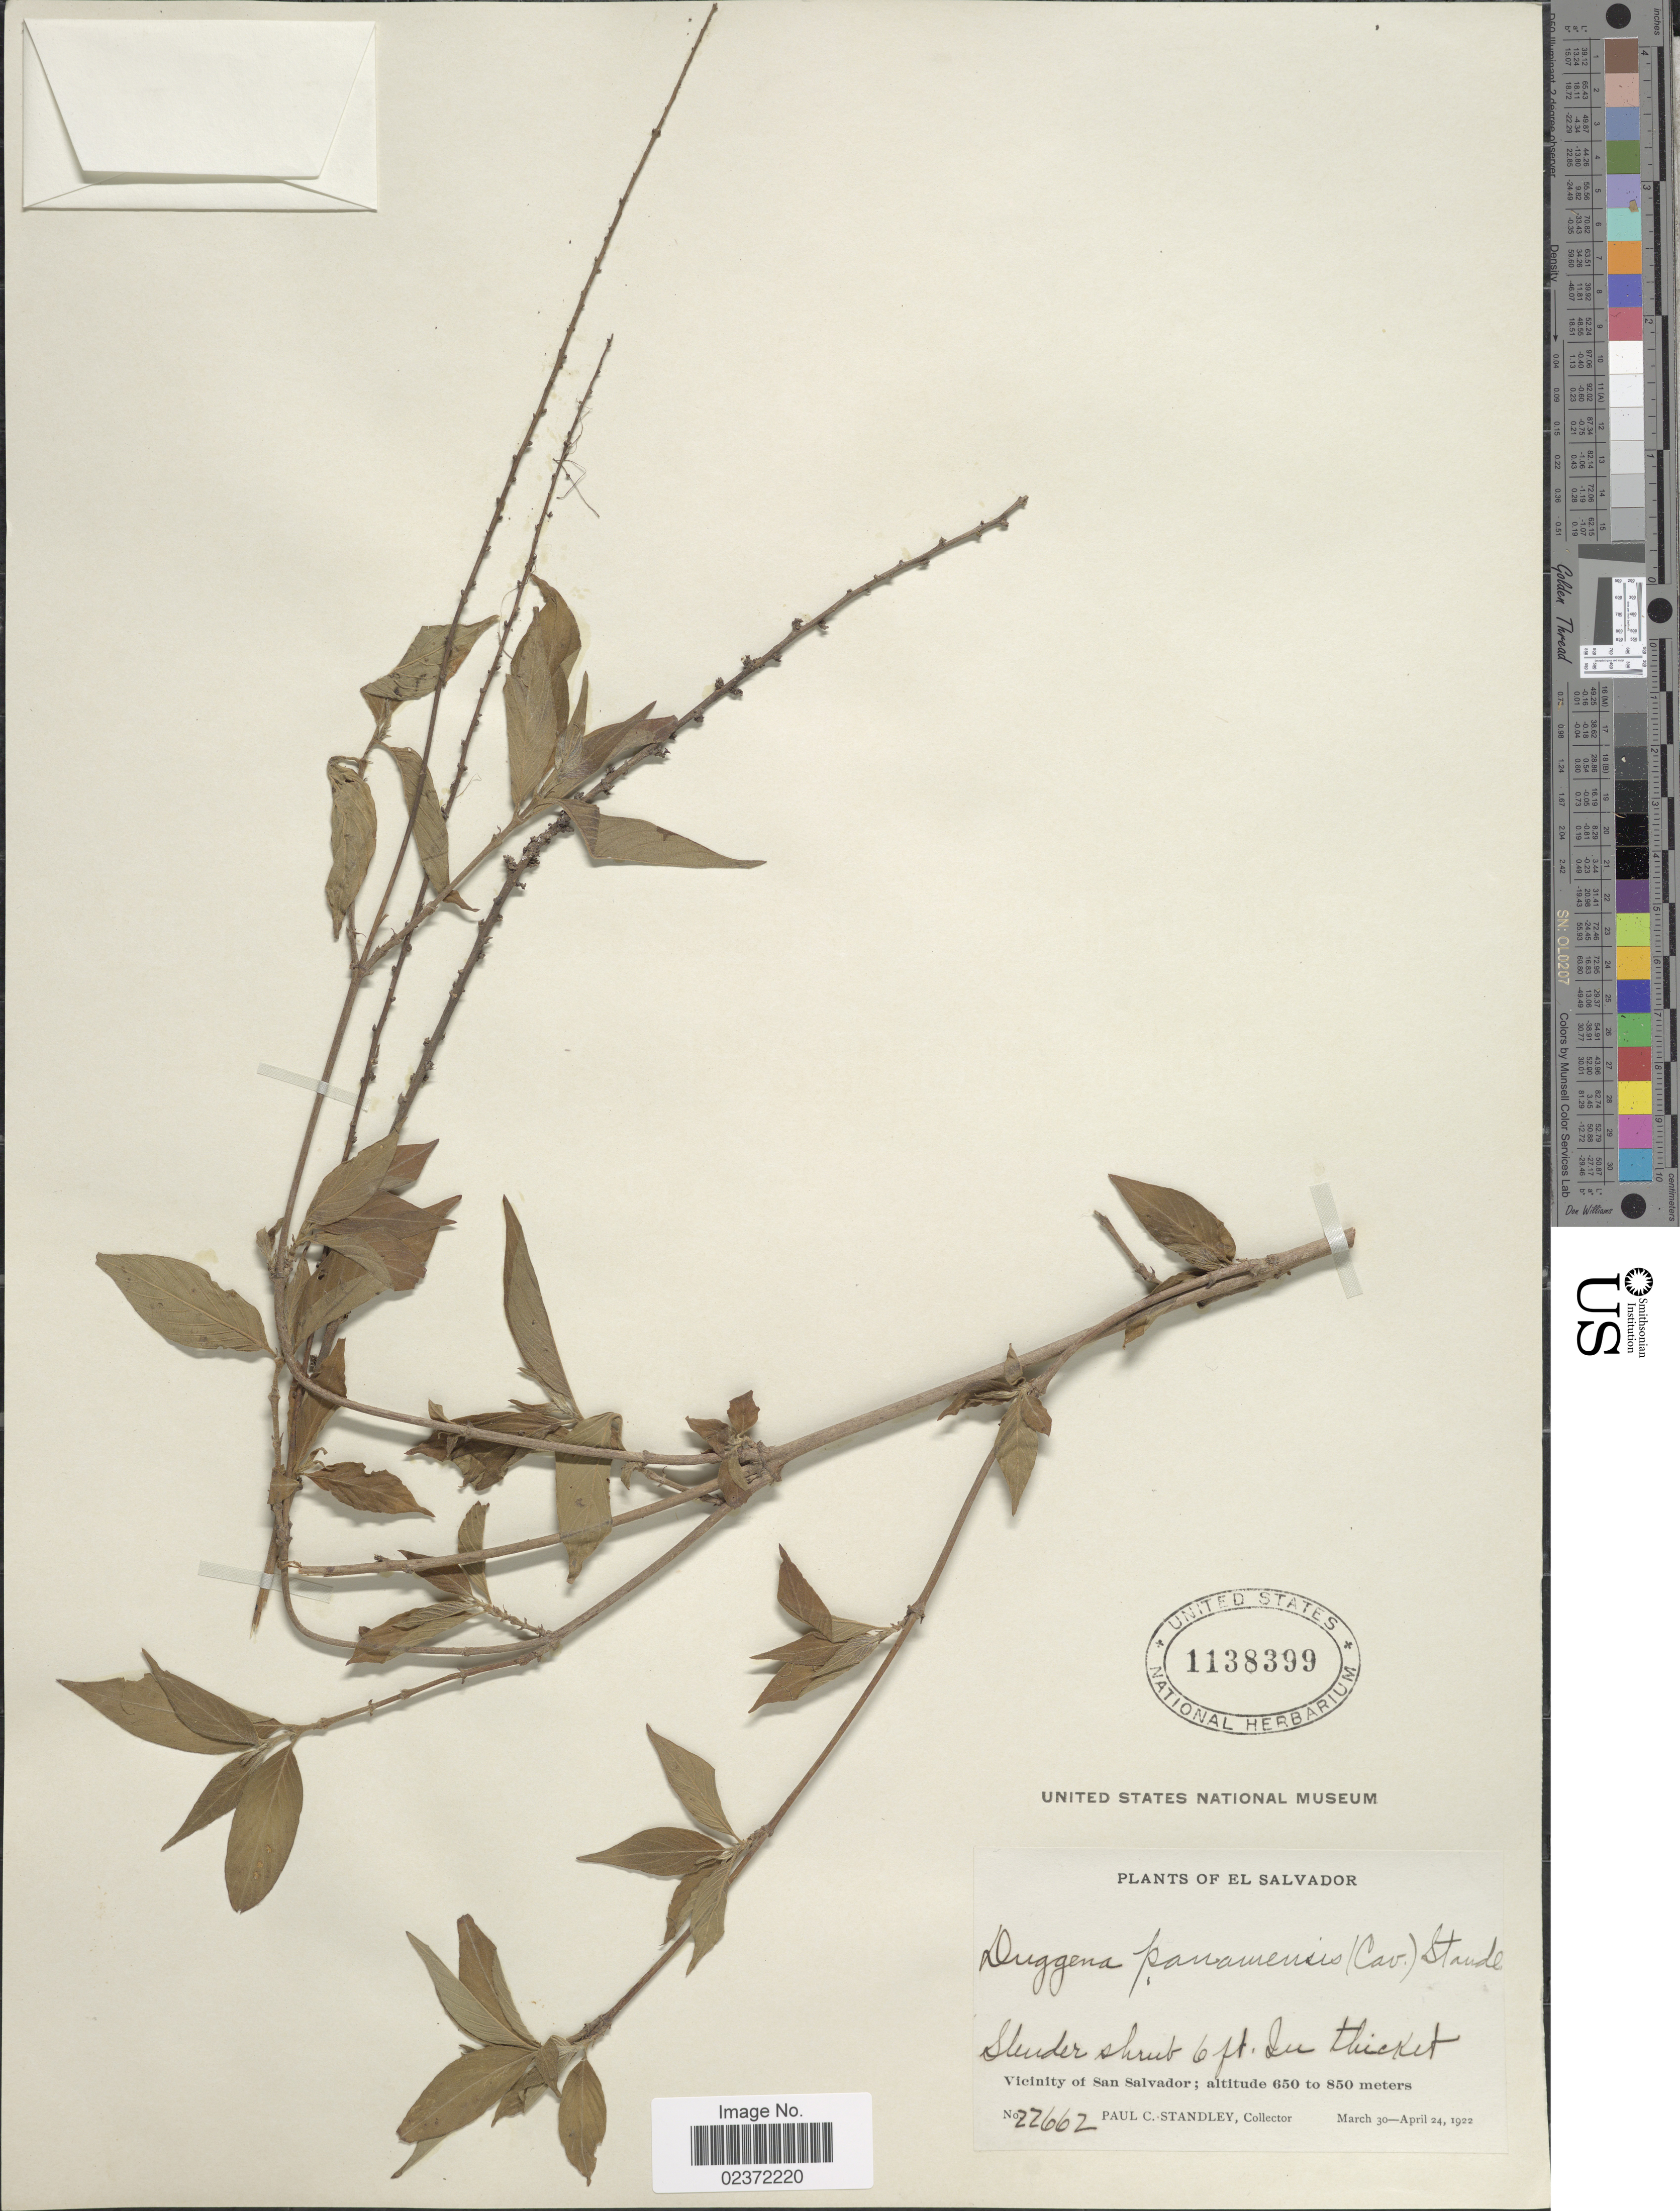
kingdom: Plantae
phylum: Tracheophyta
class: Magnoliopsida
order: Gentianales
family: Rubiaceae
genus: Gonzalagunia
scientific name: Gonzalagunia panamensis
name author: (Cav.) K. Schum.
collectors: P. C. Standley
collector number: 22662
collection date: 1922-03-30/1922-04-24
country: El Salvador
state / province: San Salvador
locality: vicinity of San Salvadir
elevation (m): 650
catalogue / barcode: US 1138399